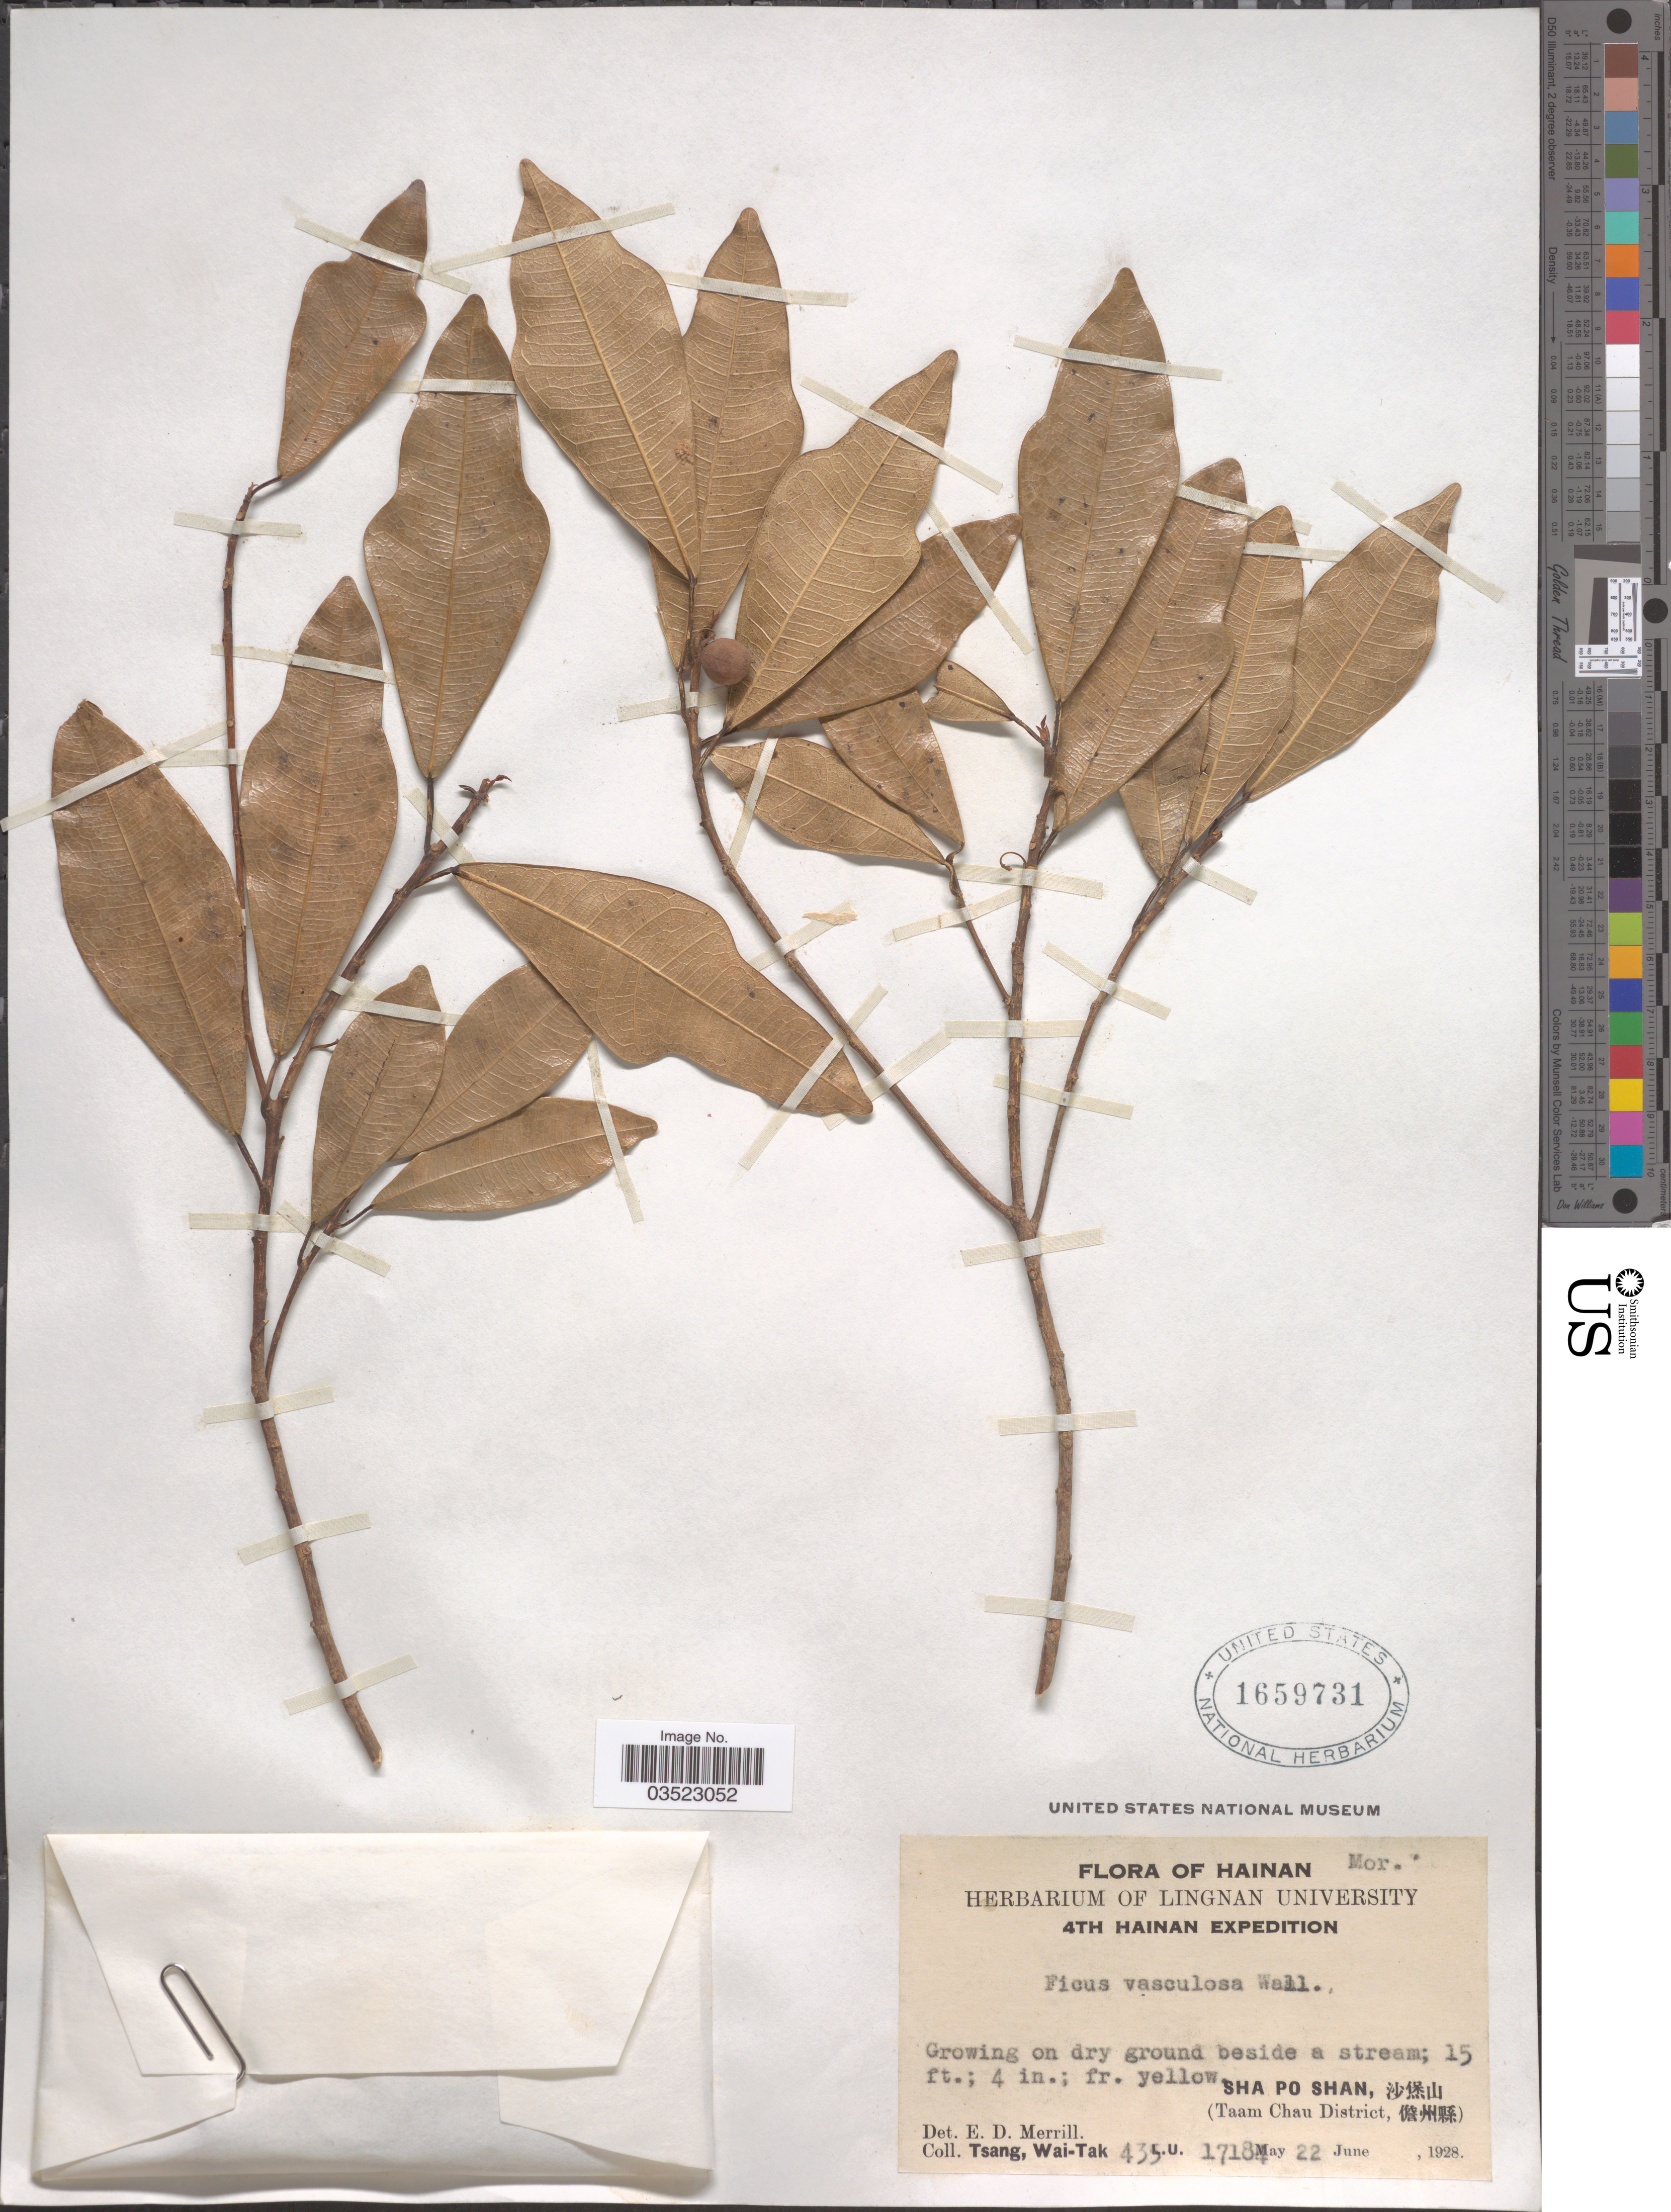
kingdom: Plantae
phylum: Tracheophyta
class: Magnoliopsida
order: Rosales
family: Moraceae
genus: Ficus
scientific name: Ficus vasculosa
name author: Wall. ex Miq.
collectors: W. T. Tsang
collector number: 435L.U.17184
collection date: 1928-05-22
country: China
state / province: Hainan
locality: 4th Hainan Expedition. Sha Po Shan, X. (Taam Chau District, X).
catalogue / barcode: US 1659731